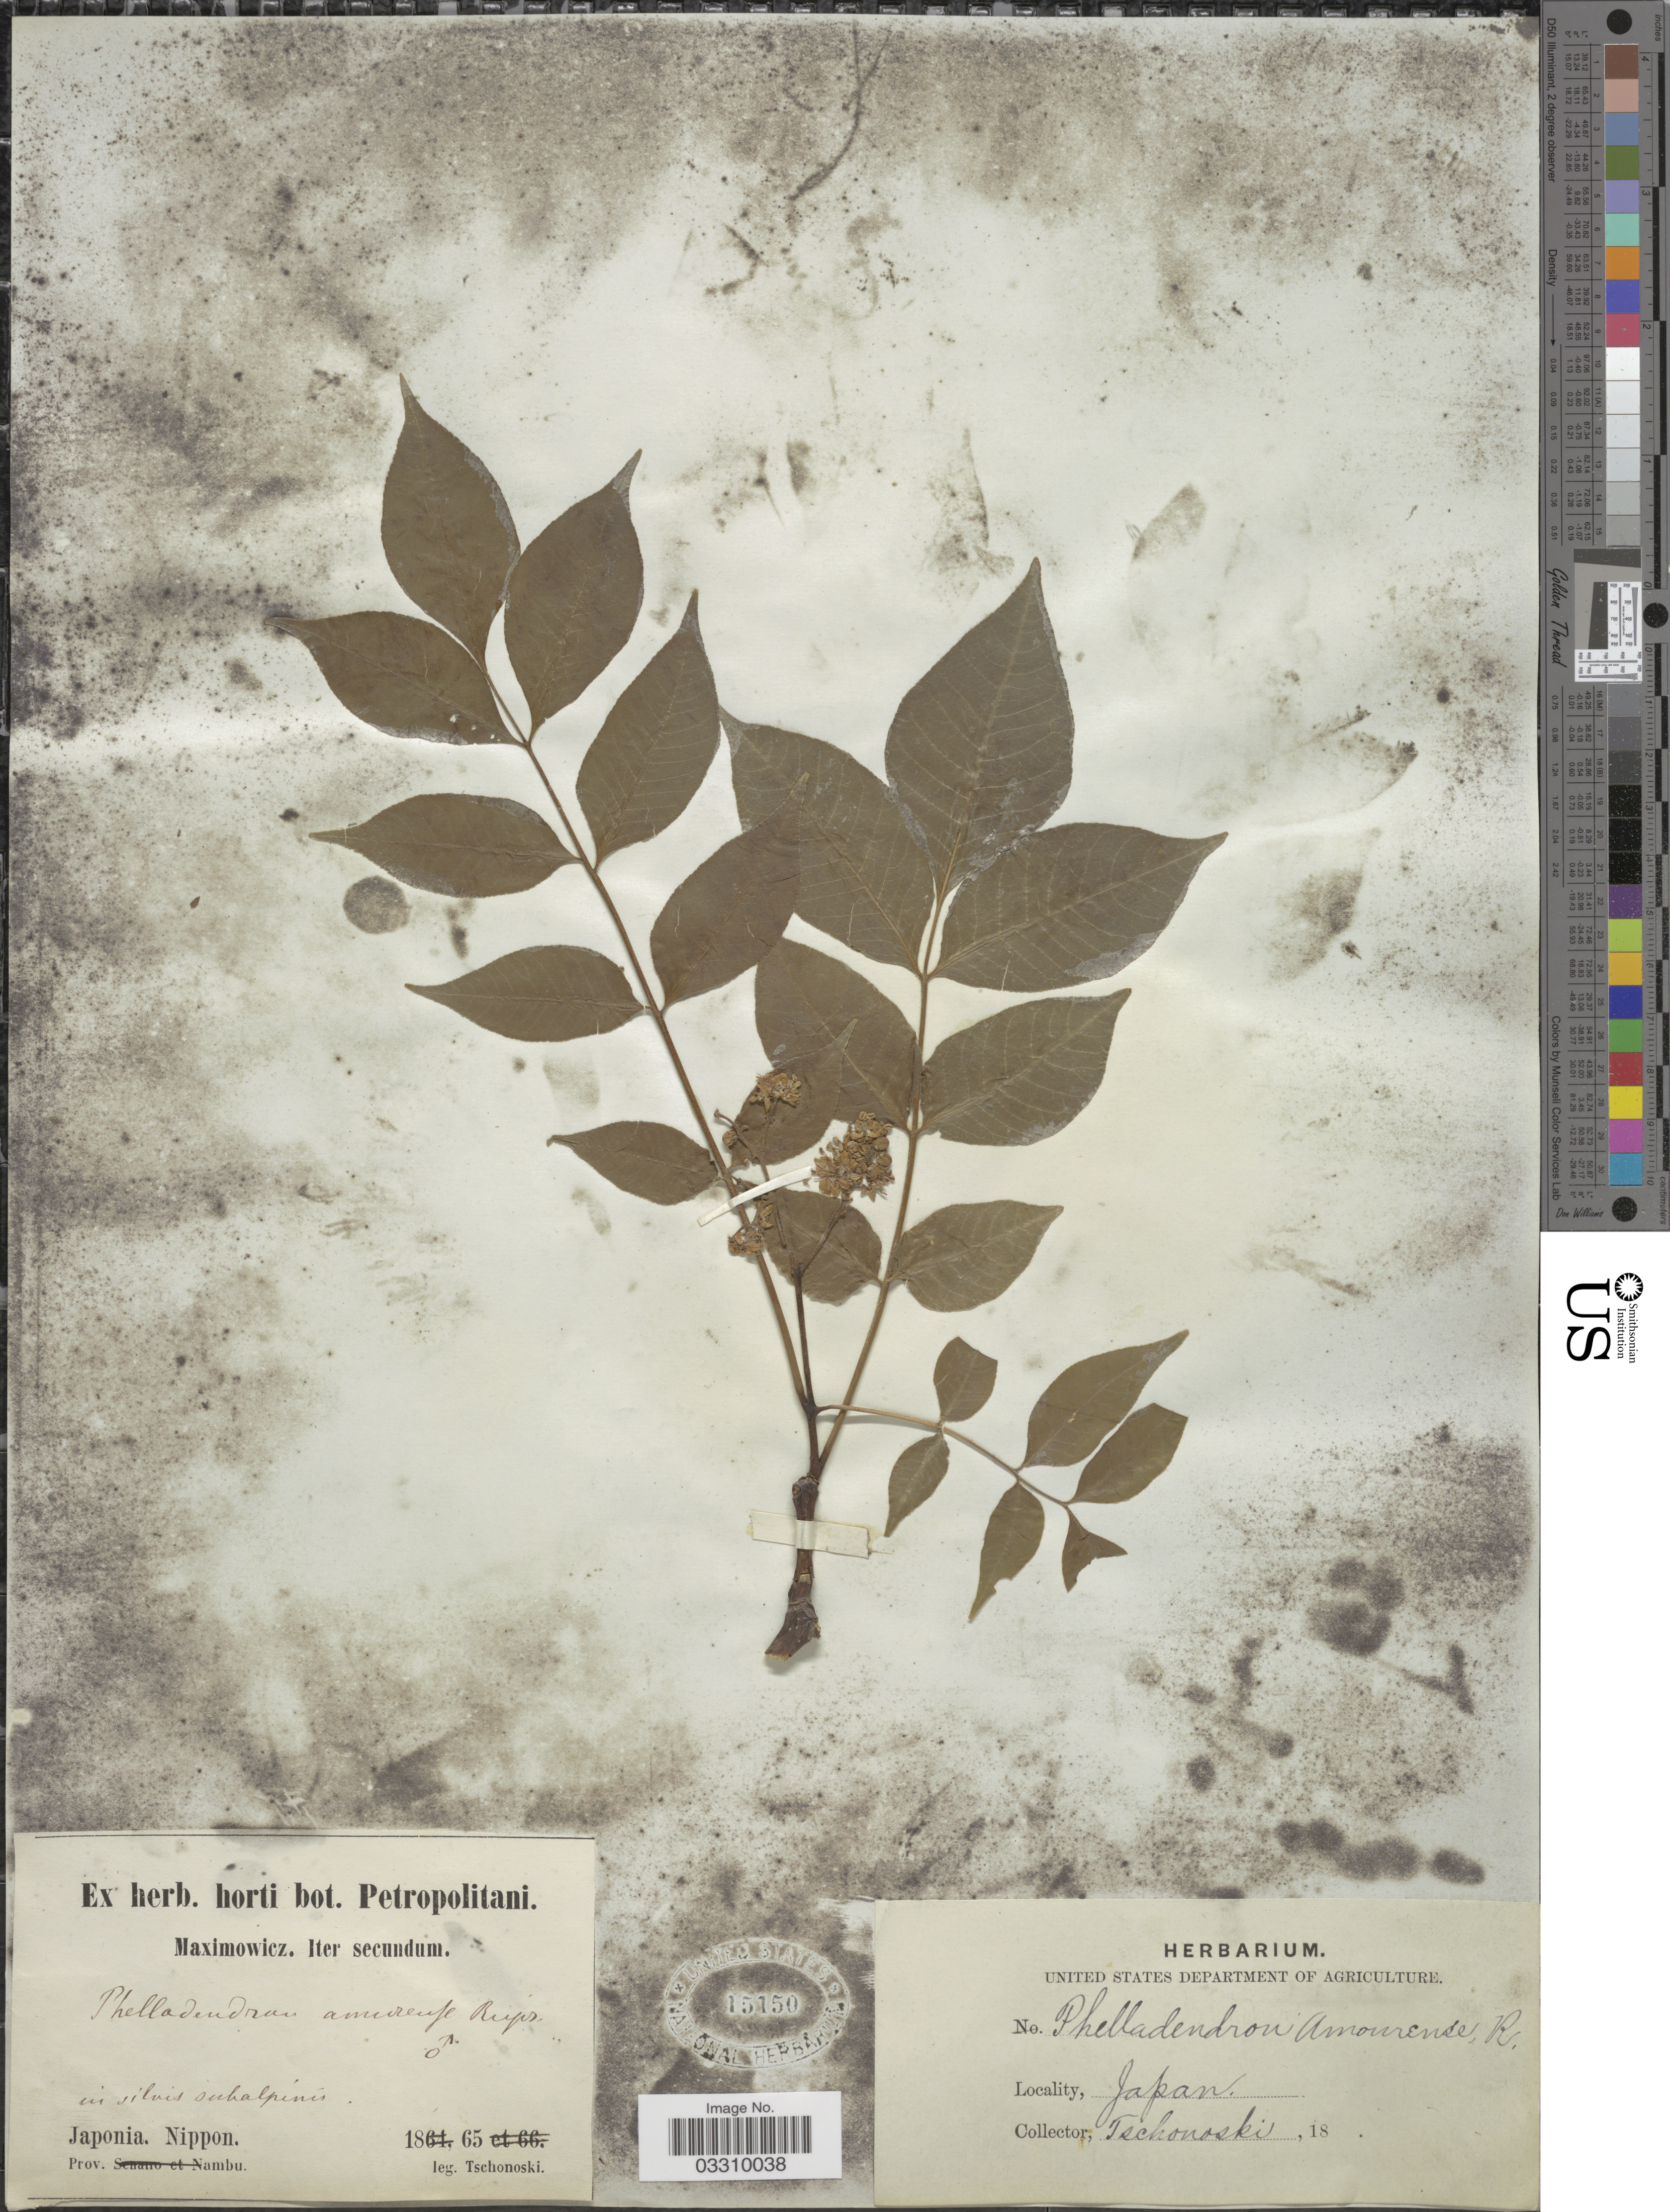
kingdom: Plantae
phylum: Tracheophyta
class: Magnoliopsida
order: Sapindales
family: Rutaceae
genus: Phellodendron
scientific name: Phellodendron amurense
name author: Rupr.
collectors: -. Tschonoski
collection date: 1865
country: Japan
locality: Prov. Nambu Nippon.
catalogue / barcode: US 15150